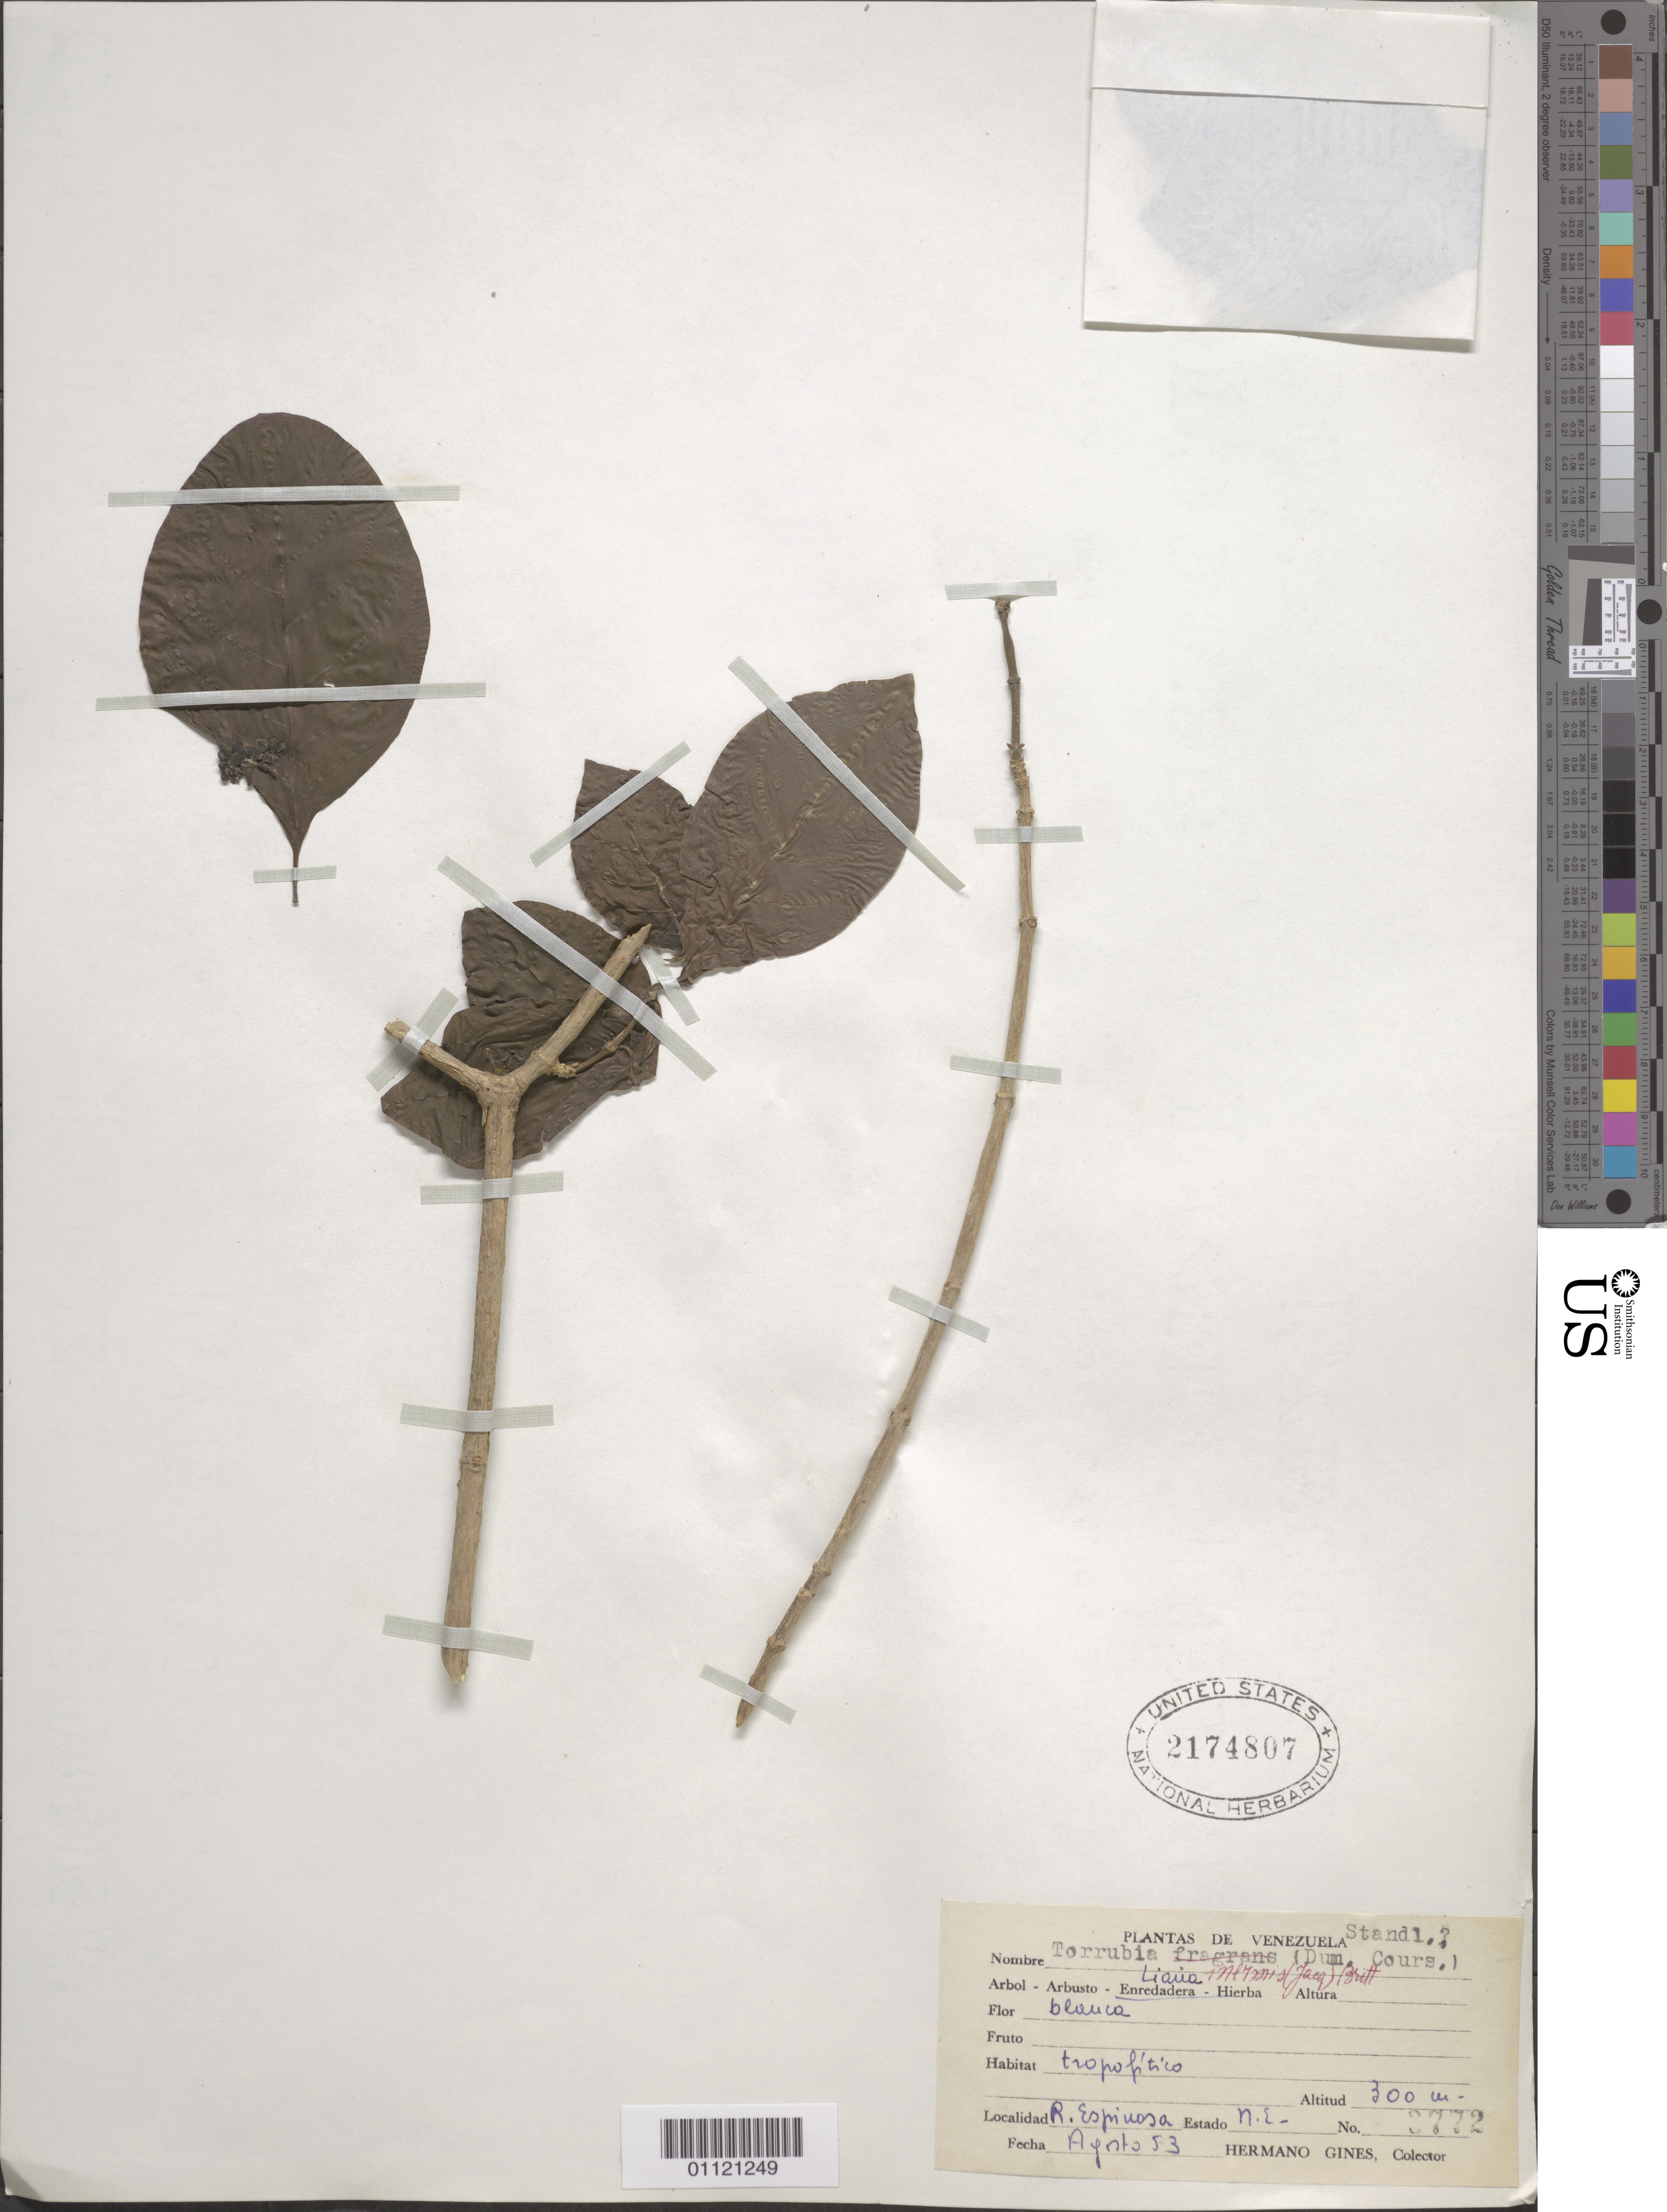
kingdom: Plantae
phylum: Tracheophyta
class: Magnoliopsida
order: Caryophyllales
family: Nyctaginaceae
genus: Guapira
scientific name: Guapira fragrans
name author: (Dum. Cours.) Little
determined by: Strong, Mark T., (BOT), Smithsonian Institution - National Museum of Natural History (UNITED STATES)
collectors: Bro. Gines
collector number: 3772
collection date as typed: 01 Aug 1953 to 31 Aug 1953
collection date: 1953-08-01/1953-08-31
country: Venezuela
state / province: Nueva Esparta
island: Margarita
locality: R. Espinosa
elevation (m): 300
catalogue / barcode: US 2174807